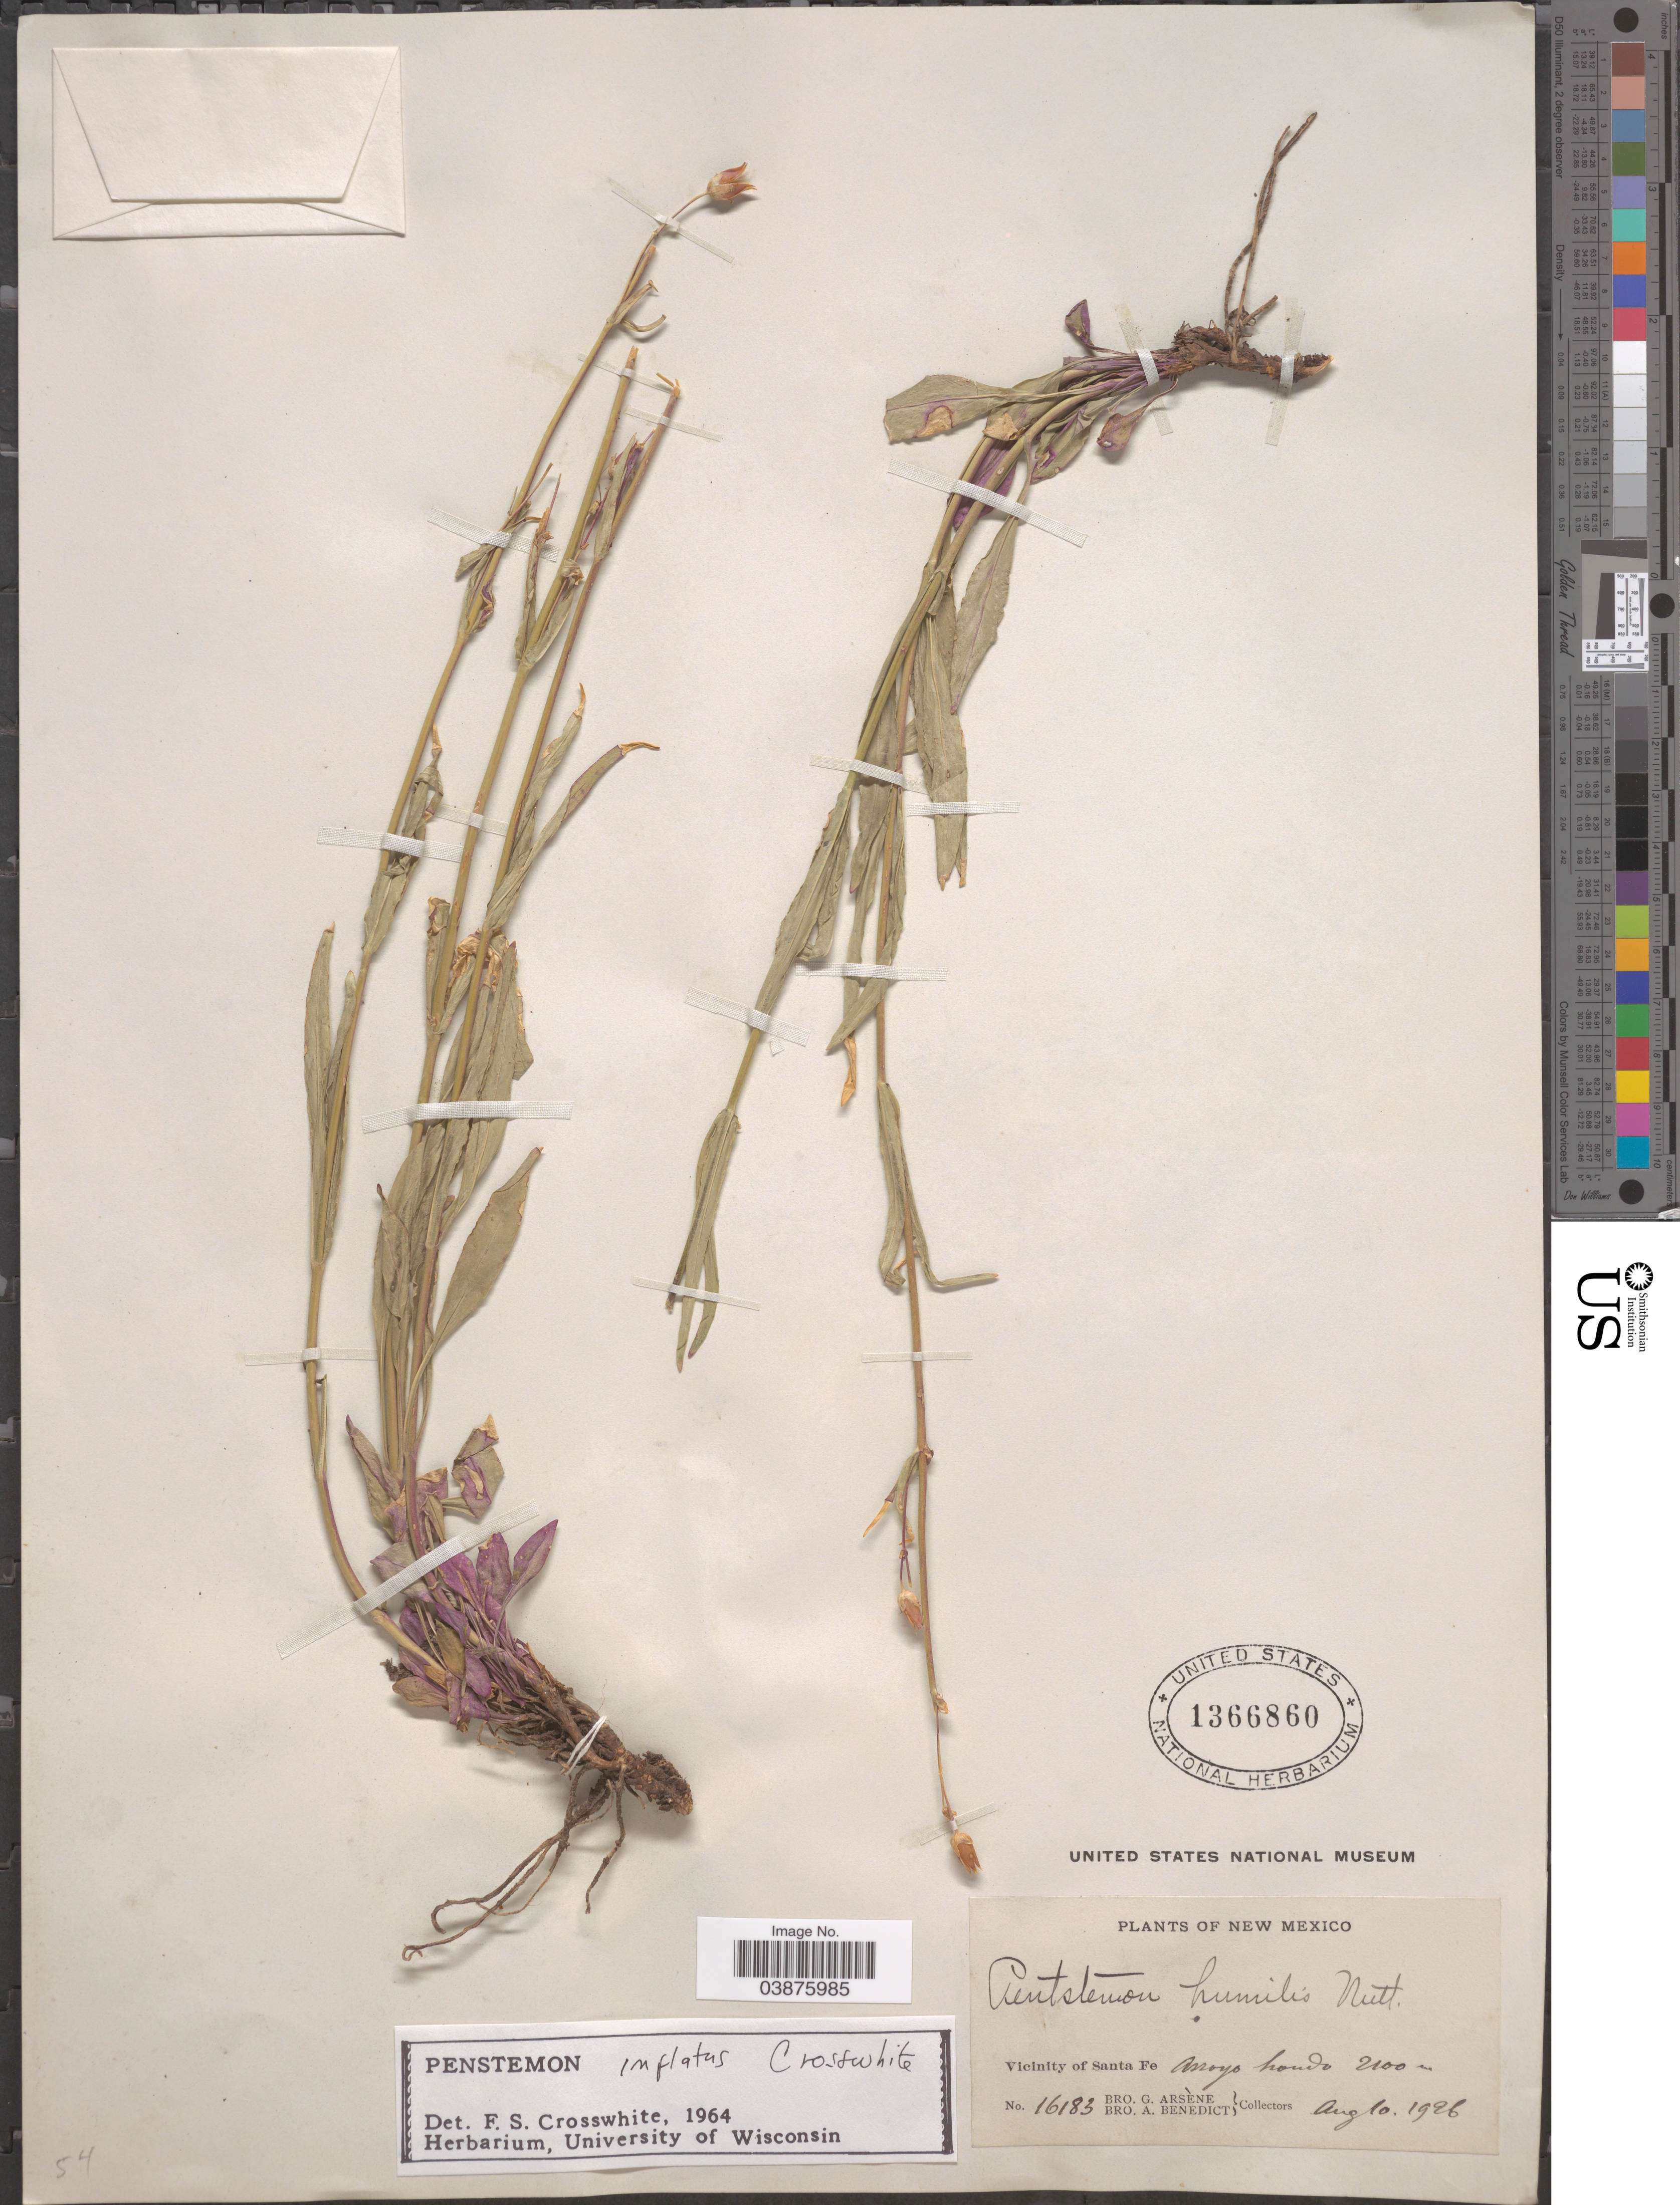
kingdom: Plantae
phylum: Tracheophyta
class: Magnoliopsida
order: Lamiales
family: Plantaginaceae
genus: Penstemon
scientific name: Penstemon inflatus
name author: Crosswh.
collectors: Bro. G. Arsène & Bro. A. Benedict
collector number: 16183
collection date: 1926-08-10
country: United States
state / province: New Mexico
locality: Vicinity of Santa Fe. Arroyo hondo.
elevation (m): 2100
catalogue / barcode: US 1366860